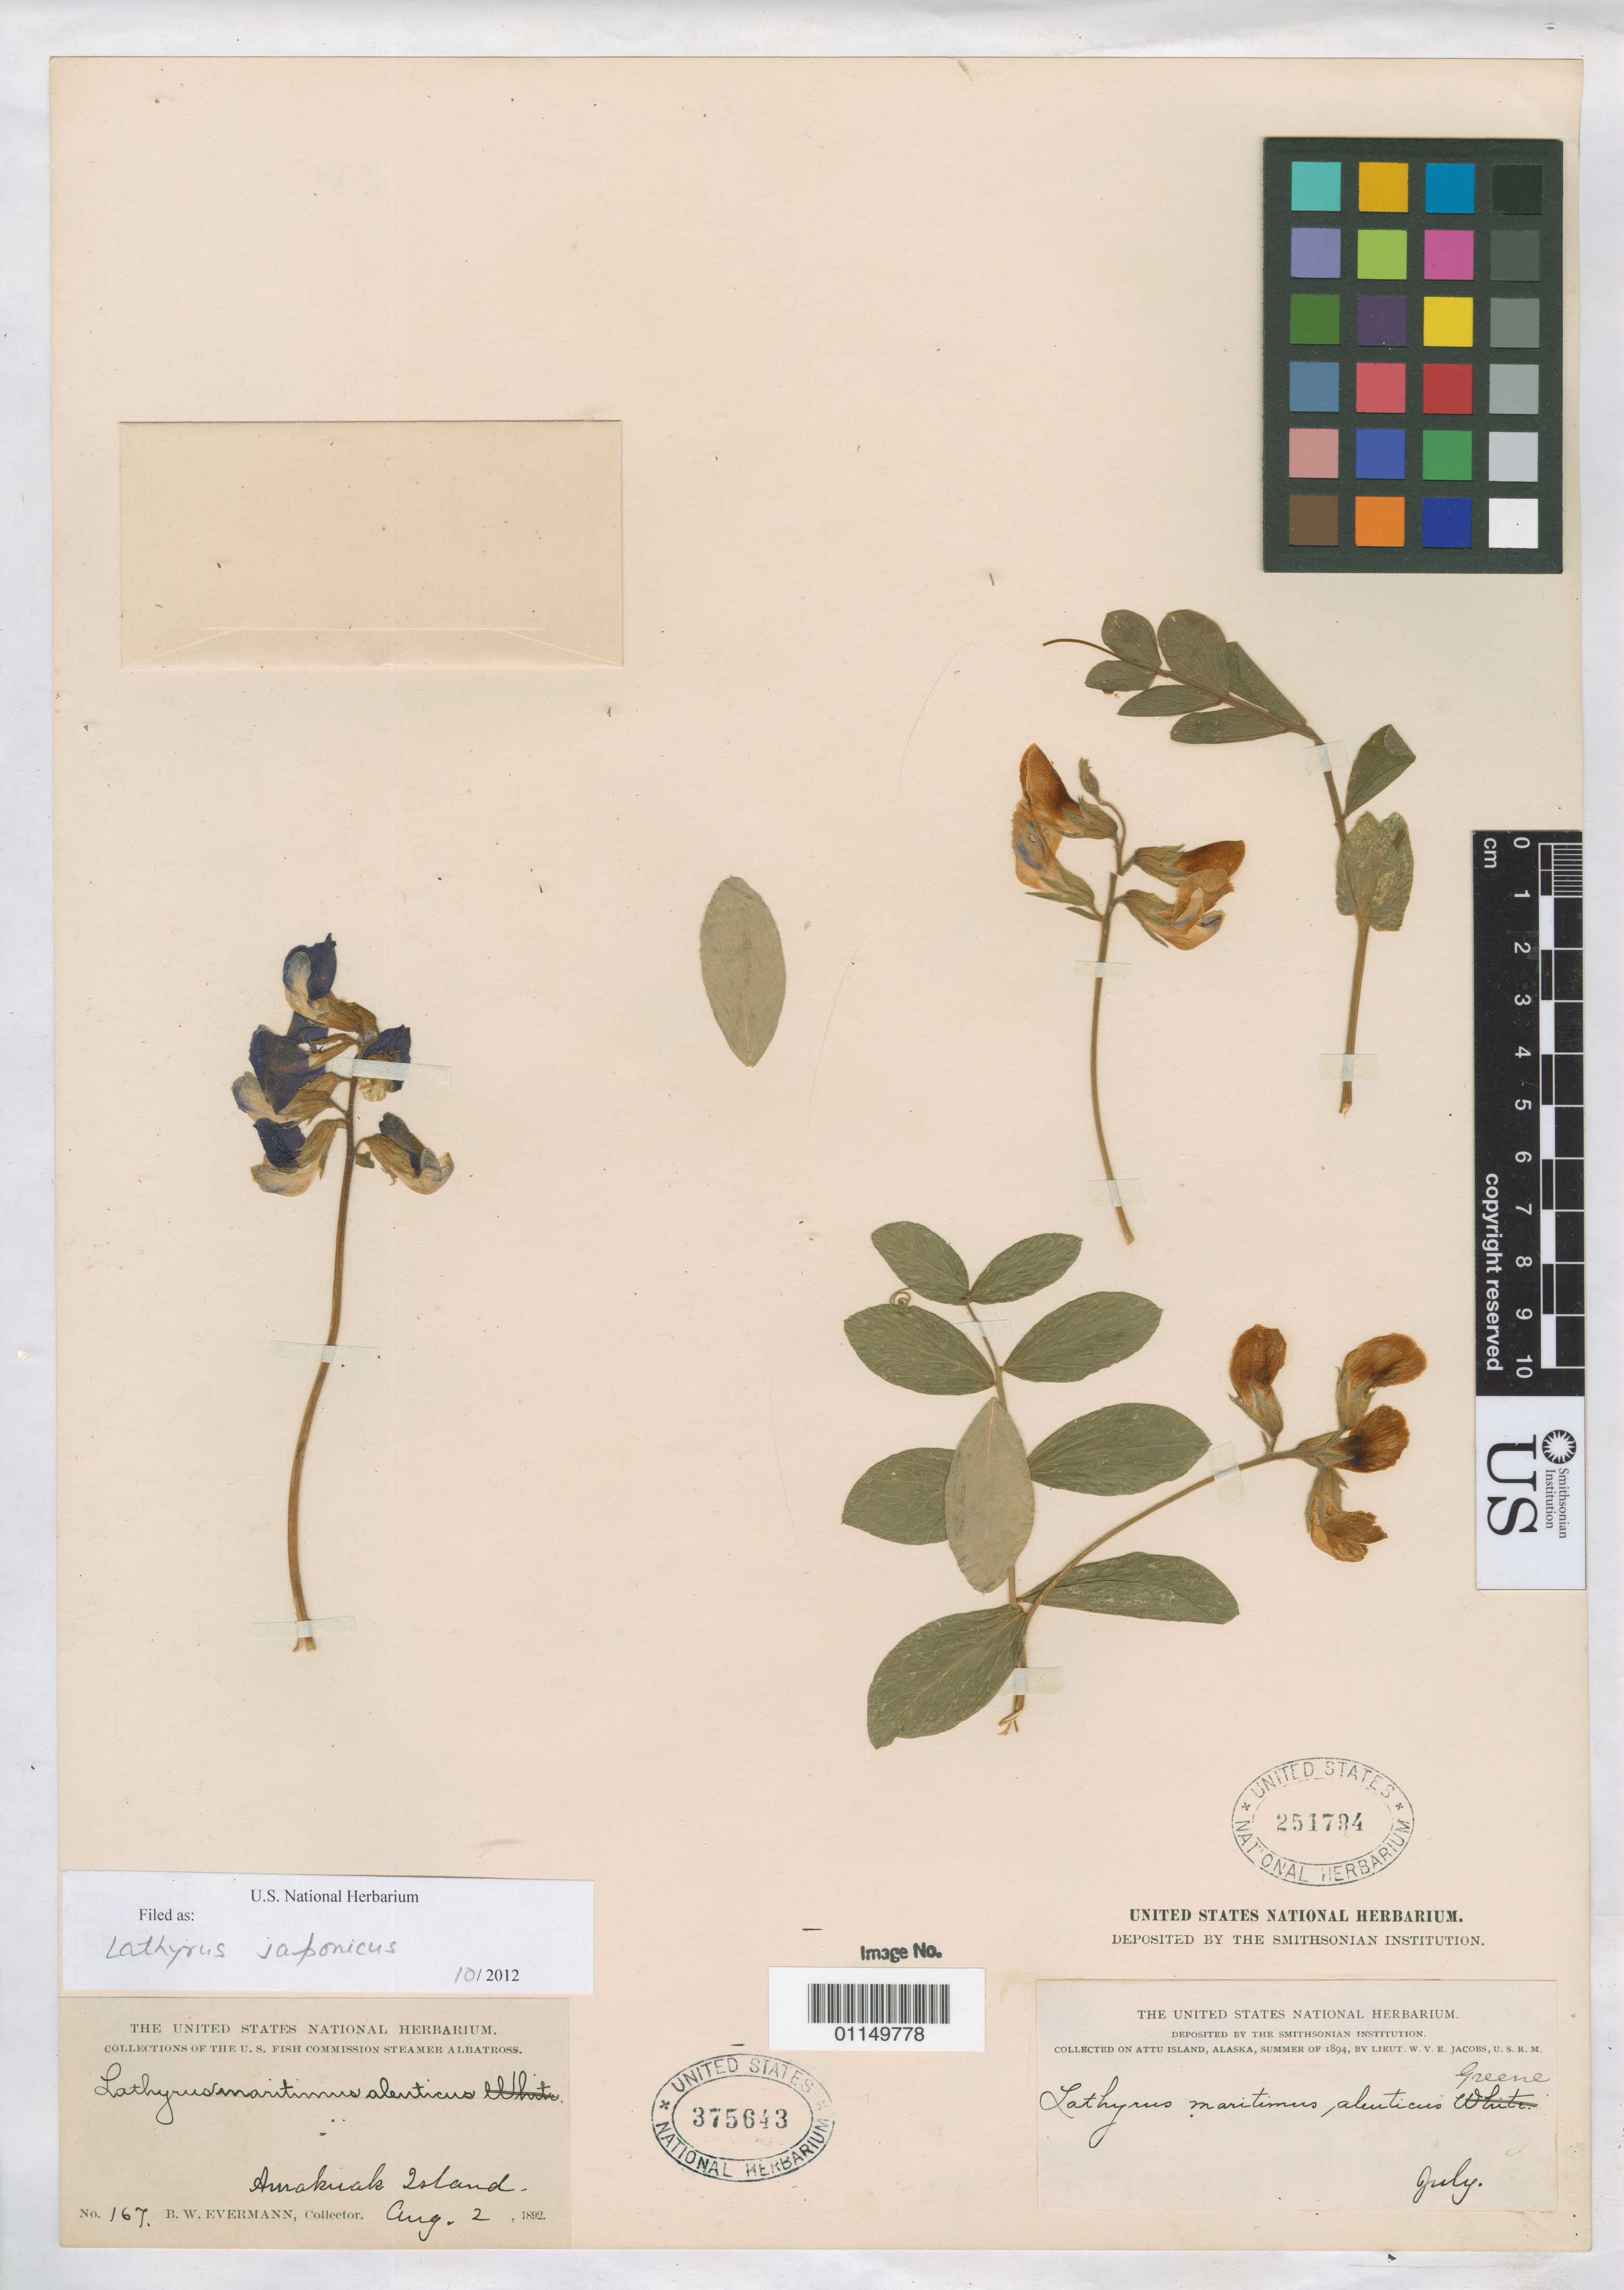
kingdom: Plantae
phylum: Tracheophyta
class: Magnoliopsida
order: Fabales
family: Fabaceae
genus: Lathyrus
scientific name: Lathyrus japonicus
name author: Willd.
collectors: B. W. Evermann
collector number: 167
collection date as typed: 02 Aug 1892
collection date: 1892-08-02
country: United States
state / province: Alaska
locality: Amakuak Island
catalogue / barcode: US 375643